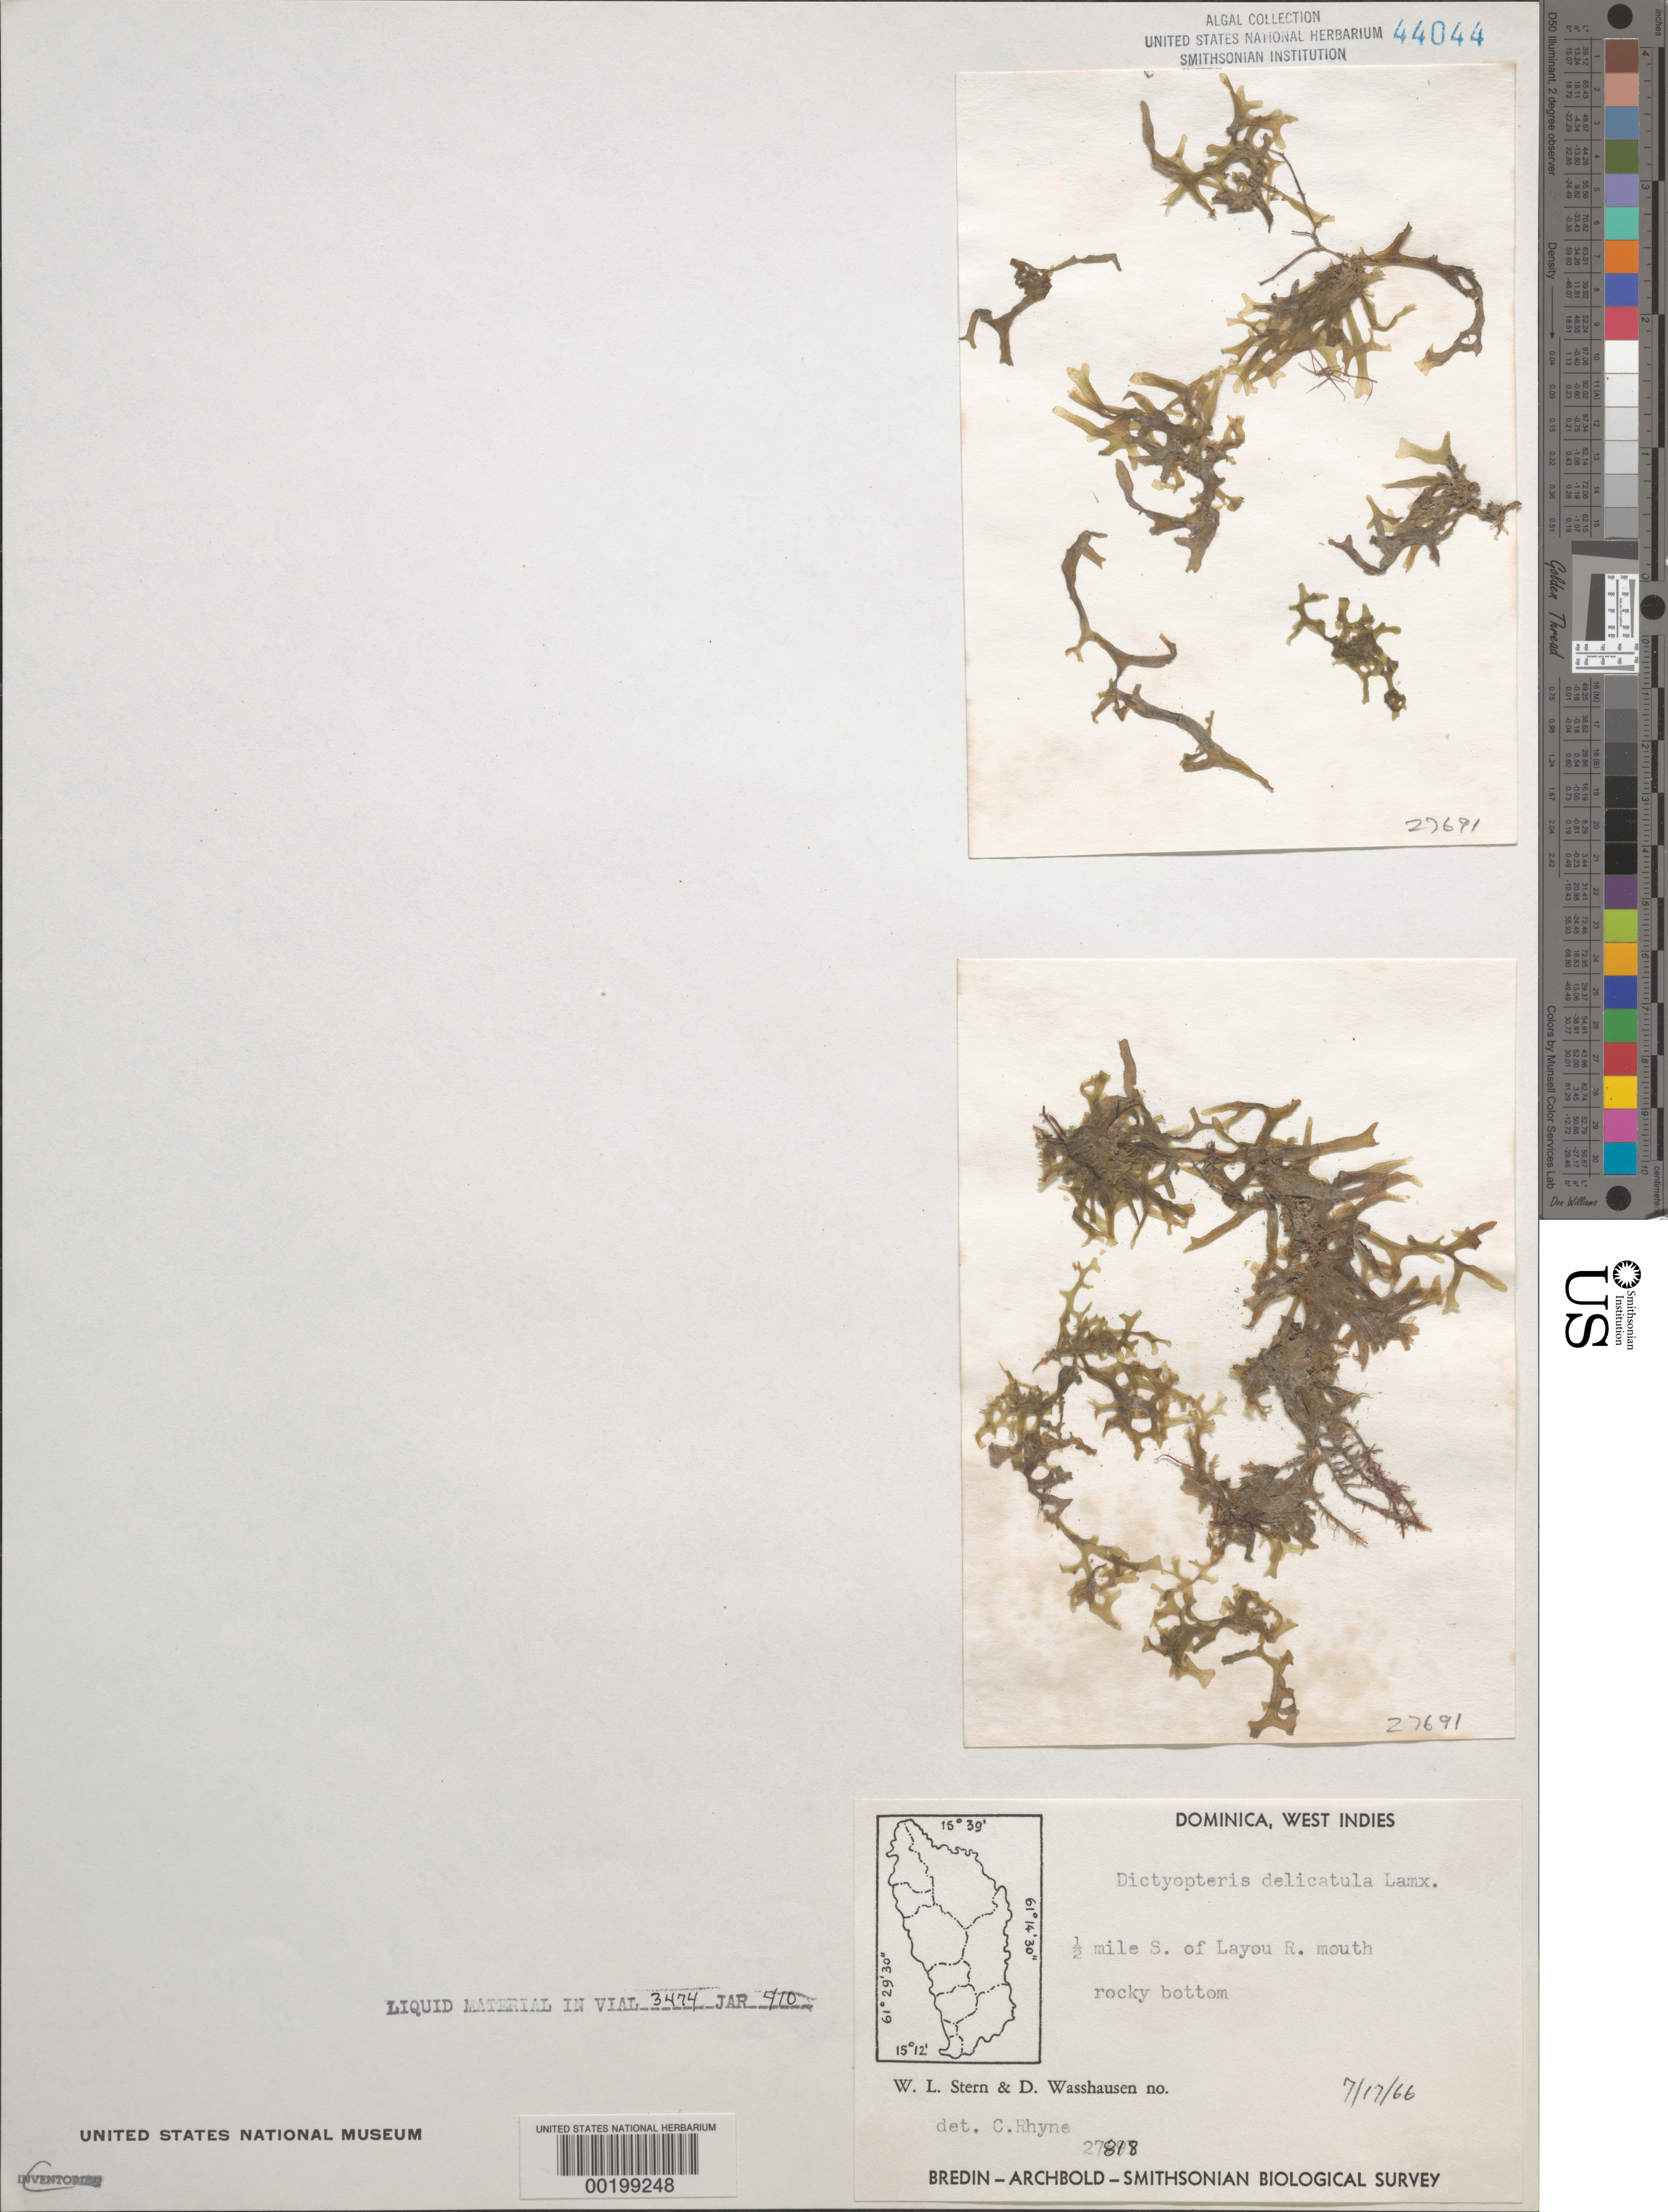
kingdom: Chromista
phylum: Ochrophyta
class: Phaeophyceae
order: Dictyotales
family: Dictyotaceae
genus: Dictyopteris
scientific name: Dictyopteris delicatula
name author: J.V.Lamouroux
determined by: Rhyne, C. F.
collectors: W. L. Stern & D. C. Wasshausen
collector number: EYD 27818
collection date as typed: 17 Jul 1966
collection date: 1966-07-17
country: Dominica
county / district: St. Joseph's Parish or St. Paul's Parish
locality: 0.5 mile south of Layou River mouth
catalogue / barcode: US 44044